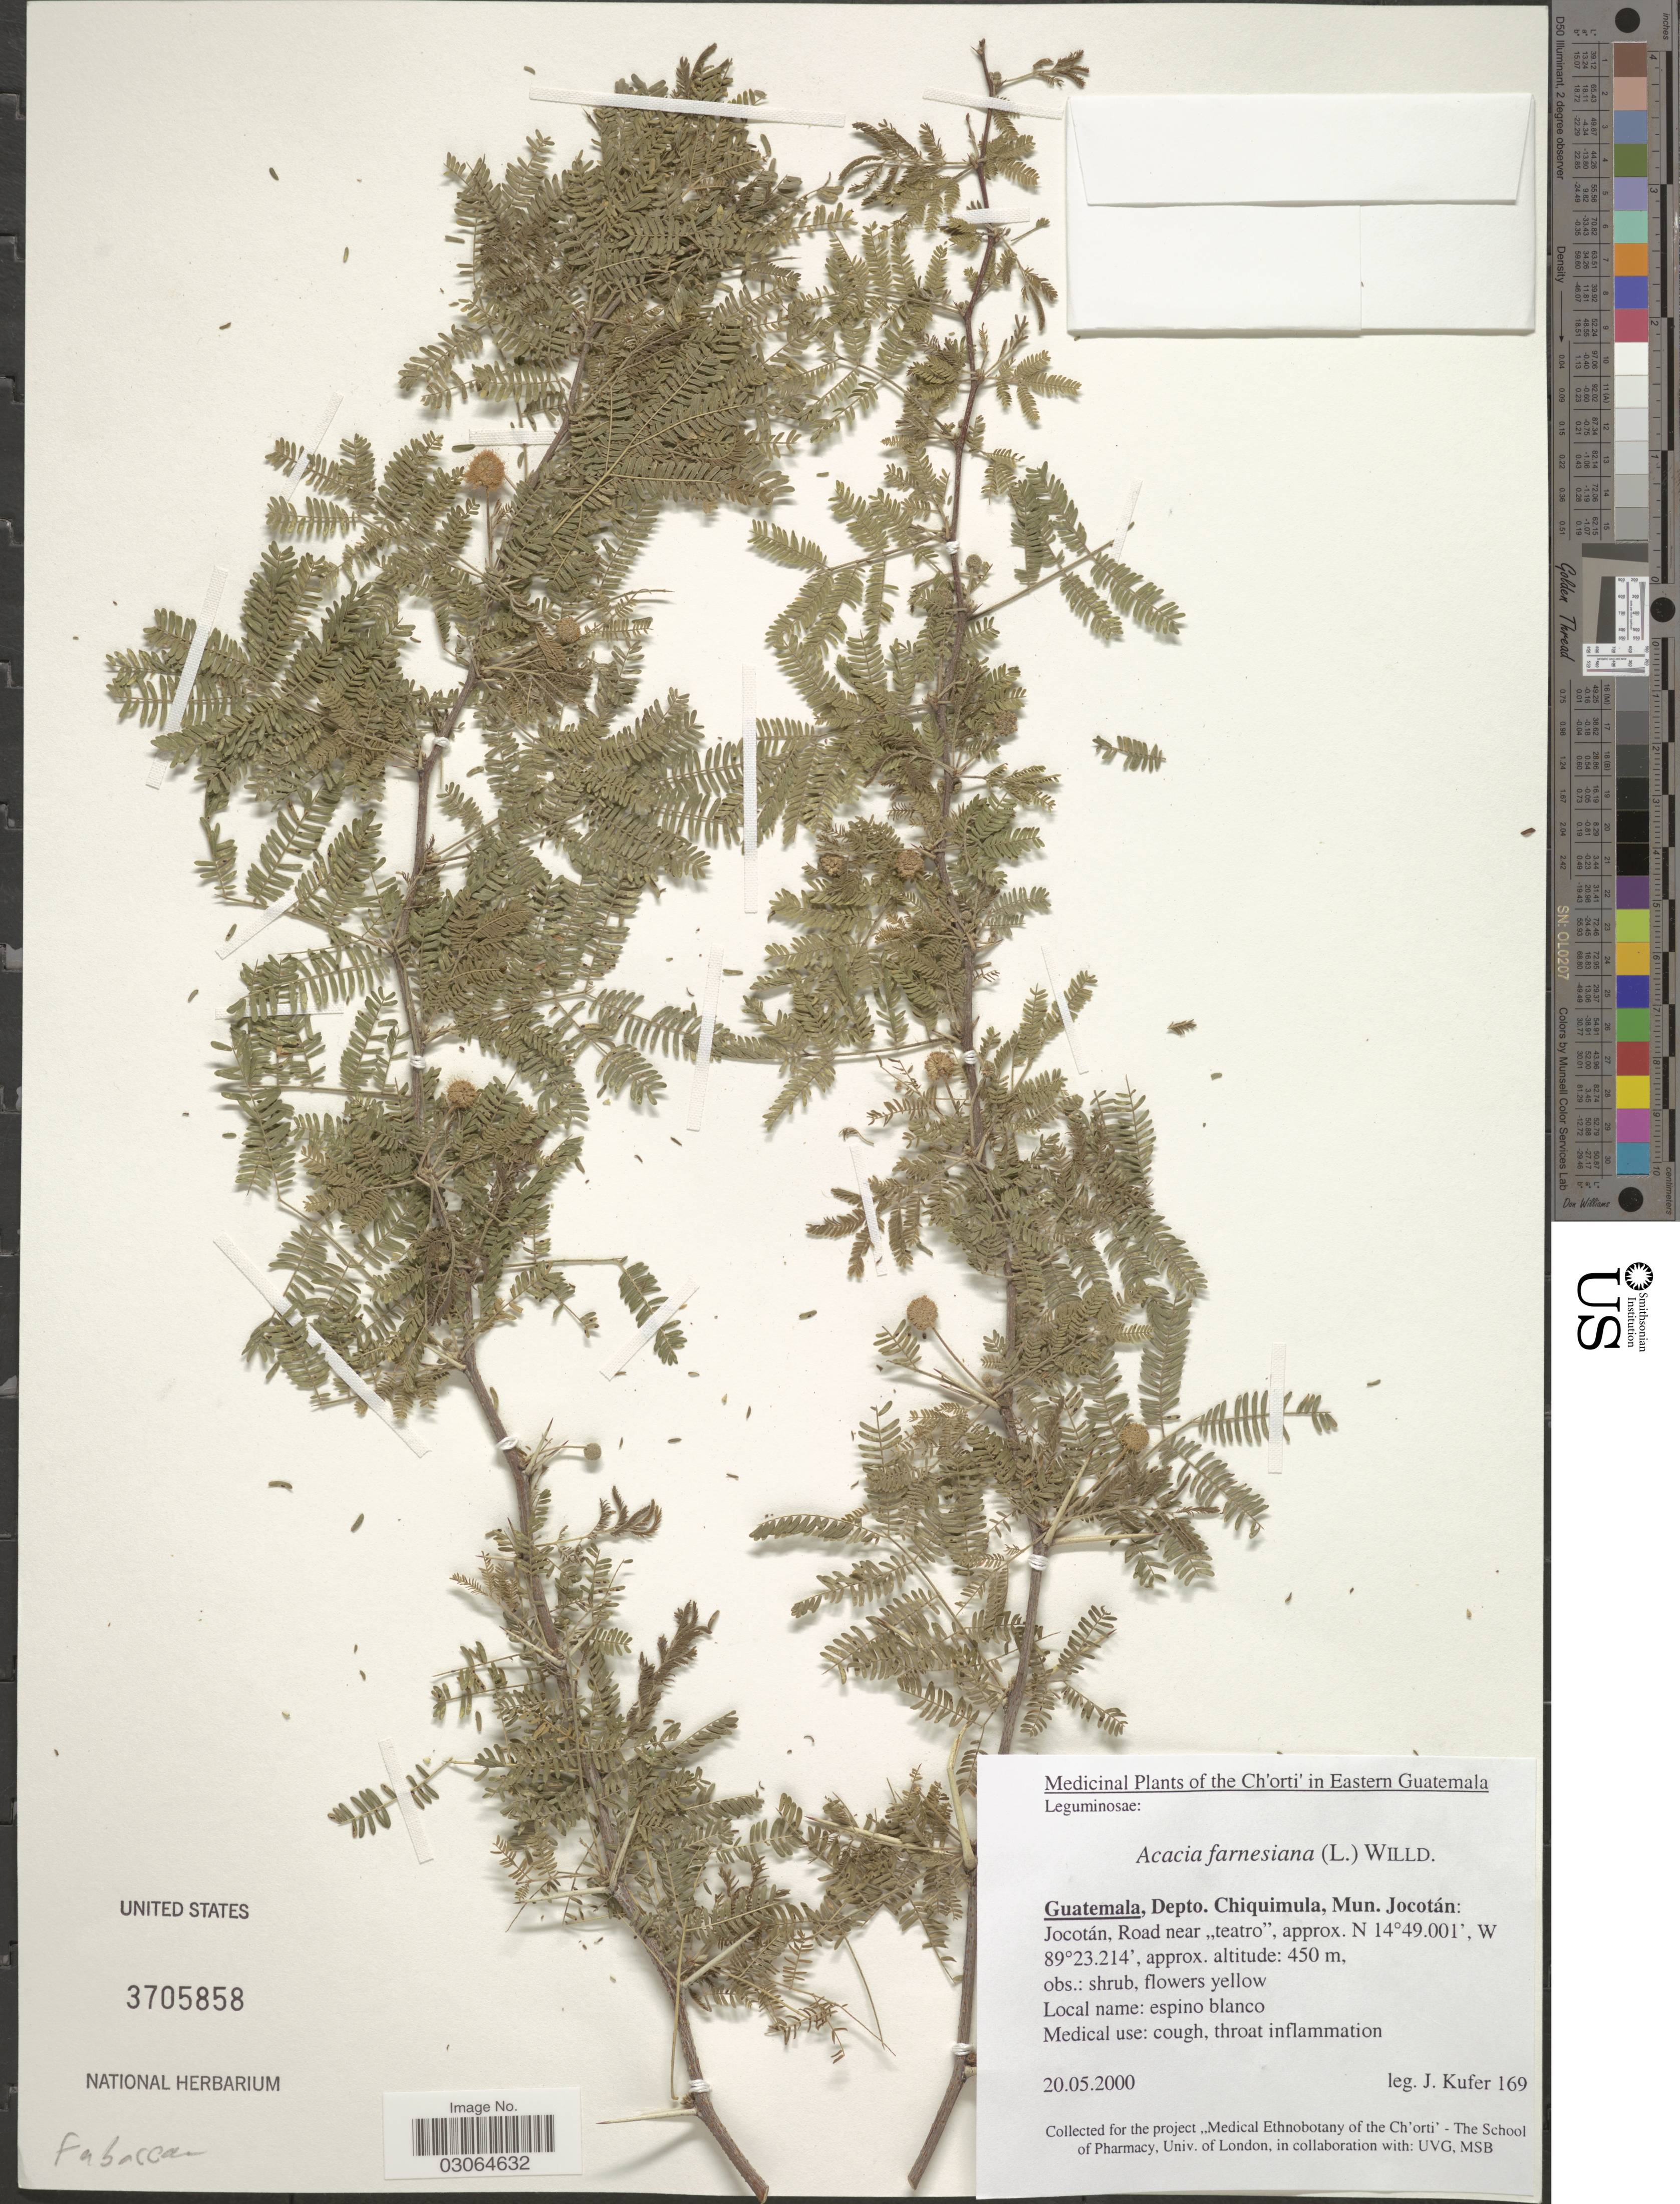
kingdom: Plantae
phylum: Tracheophyta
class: Magnoliopsida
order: Fabales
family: Fabaceae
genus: Vachellia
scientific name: Vachellia farnesiana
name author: (L.) Wight & Arn.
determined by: Strong, M. T., (US), Smithsonian Institution - National Museum of Natural History (UNITED STATES)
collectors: J. Kufer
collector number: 169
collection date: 2000-05-20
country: Guatemala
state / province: Chiquimula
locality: Ch'orti in Eastern Guatemala. Depto. Chiquimula, Mun. Jocotán: Jocotán, Road near "teatro".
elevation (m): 450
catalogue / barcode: US 3705858